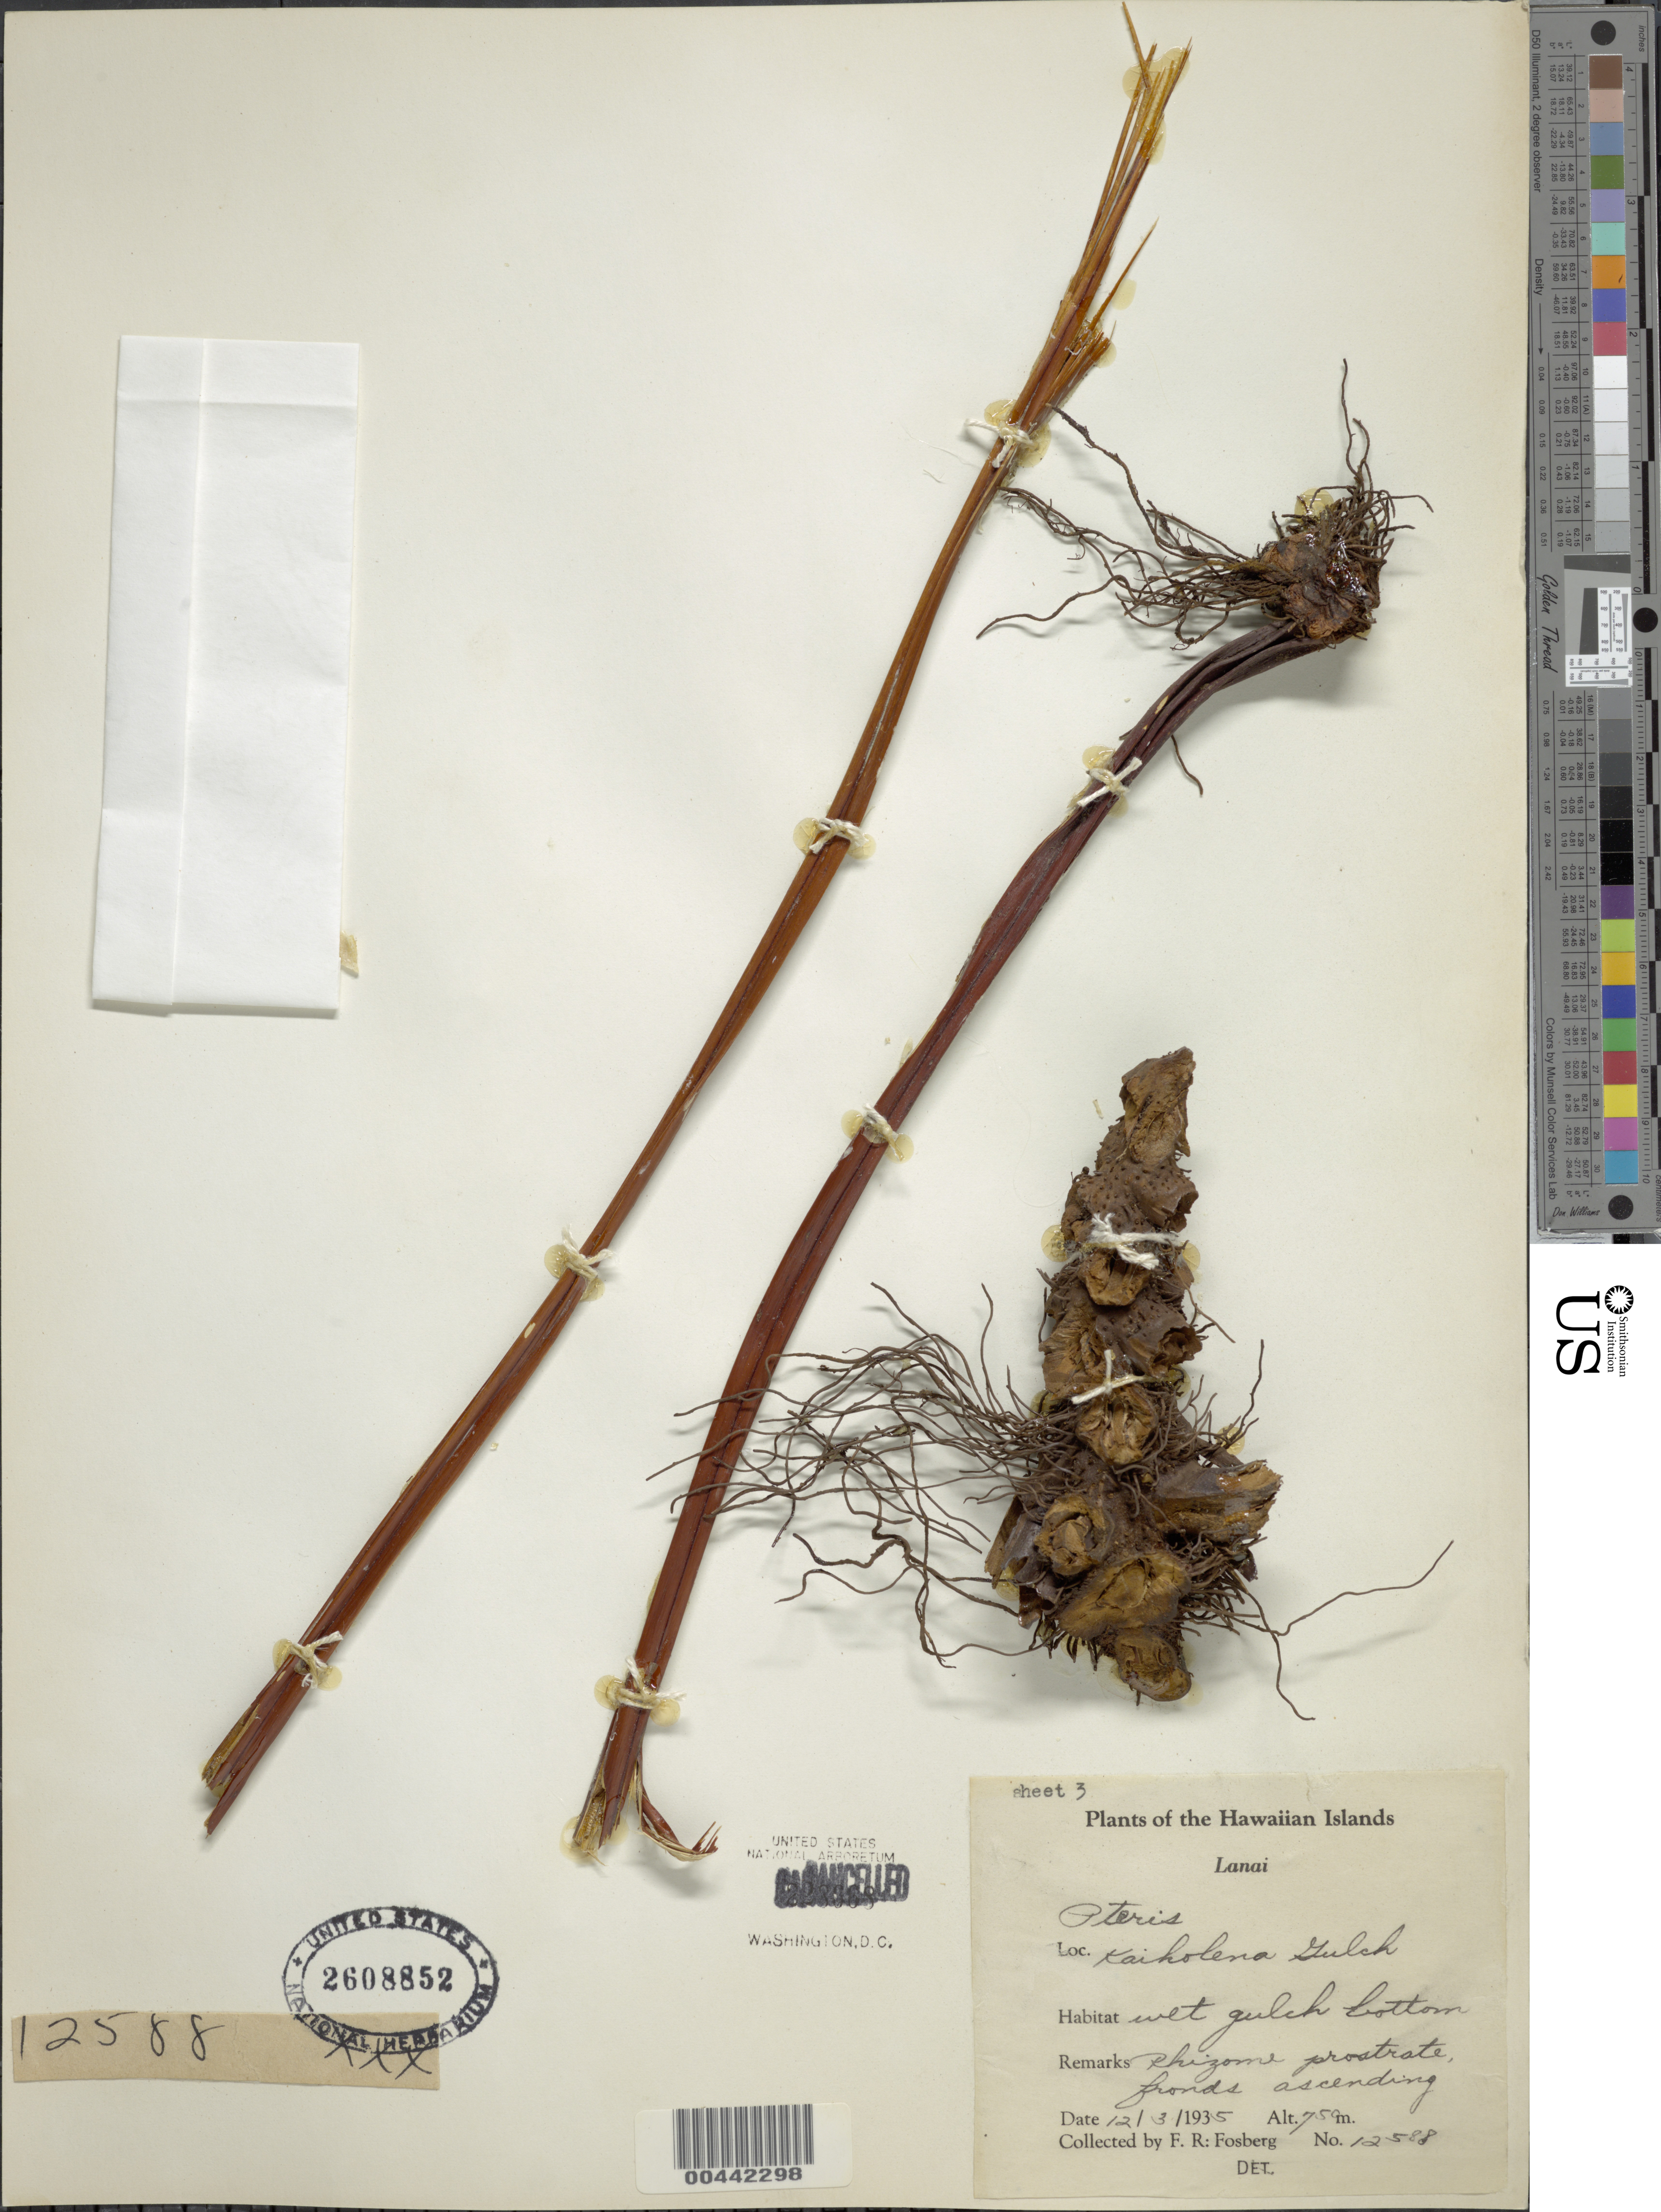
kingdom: Plantae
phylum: Tracheophyta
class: Polypodiopsida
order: Polypodiales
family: Pteridaceae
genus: Pteris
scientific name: Pteris terminalis var. terminalis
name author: Wall.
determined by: Palmer, D. D.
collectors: F. R. Fosberg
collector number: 12588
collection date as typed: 12 Mar 1935 to 3 Dec 1935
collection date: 1935-03-12/1935-12-03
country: United States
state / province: Hawaii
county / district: Maui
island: Lana'i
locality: Kaiholena Gulch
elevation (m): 750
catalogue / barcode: US 2608852